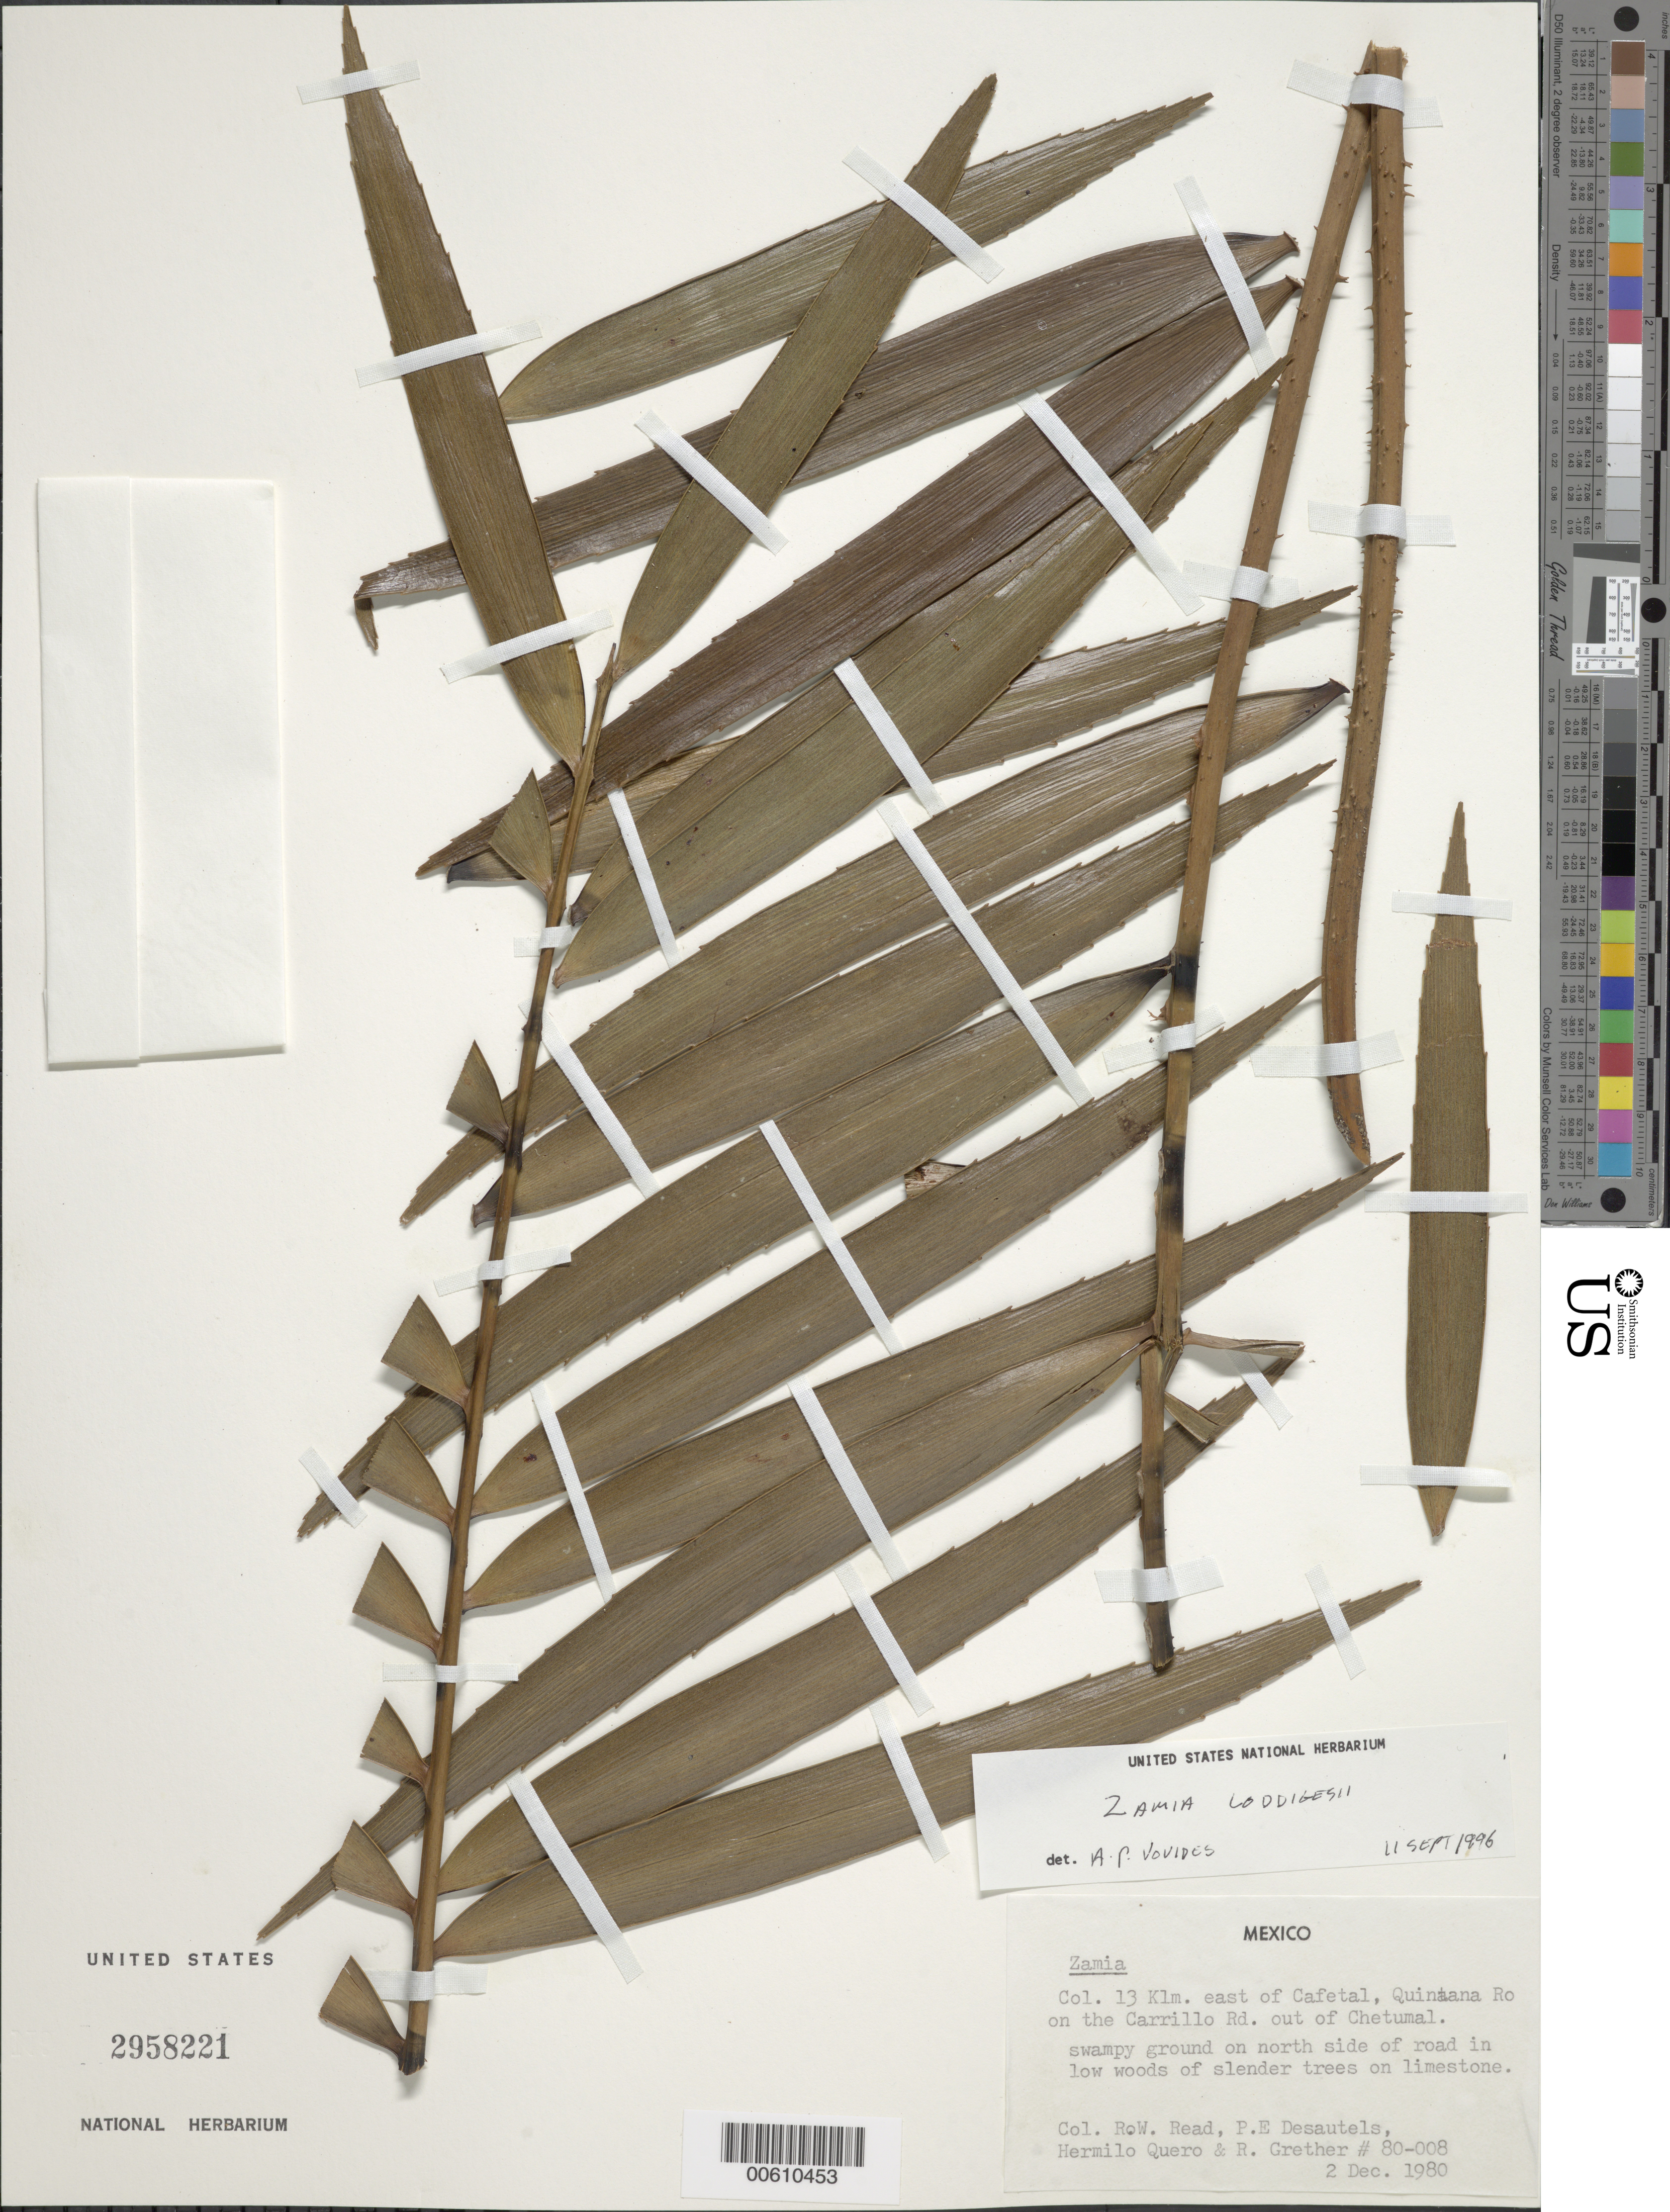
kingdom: Plantae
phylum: Tracheophyta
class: Cycadopsida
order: Cycadales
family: Zamiaceae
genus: Zamia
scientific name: Zamia loddigesii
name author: Miq.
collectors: R. W. Read, P. Desautels, H. Quero & R. Grether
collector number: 80-008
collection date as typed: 02 Dec 1980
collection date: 1980-12-02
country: Mexico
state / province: Quintana Roo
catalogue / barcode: US 2958221